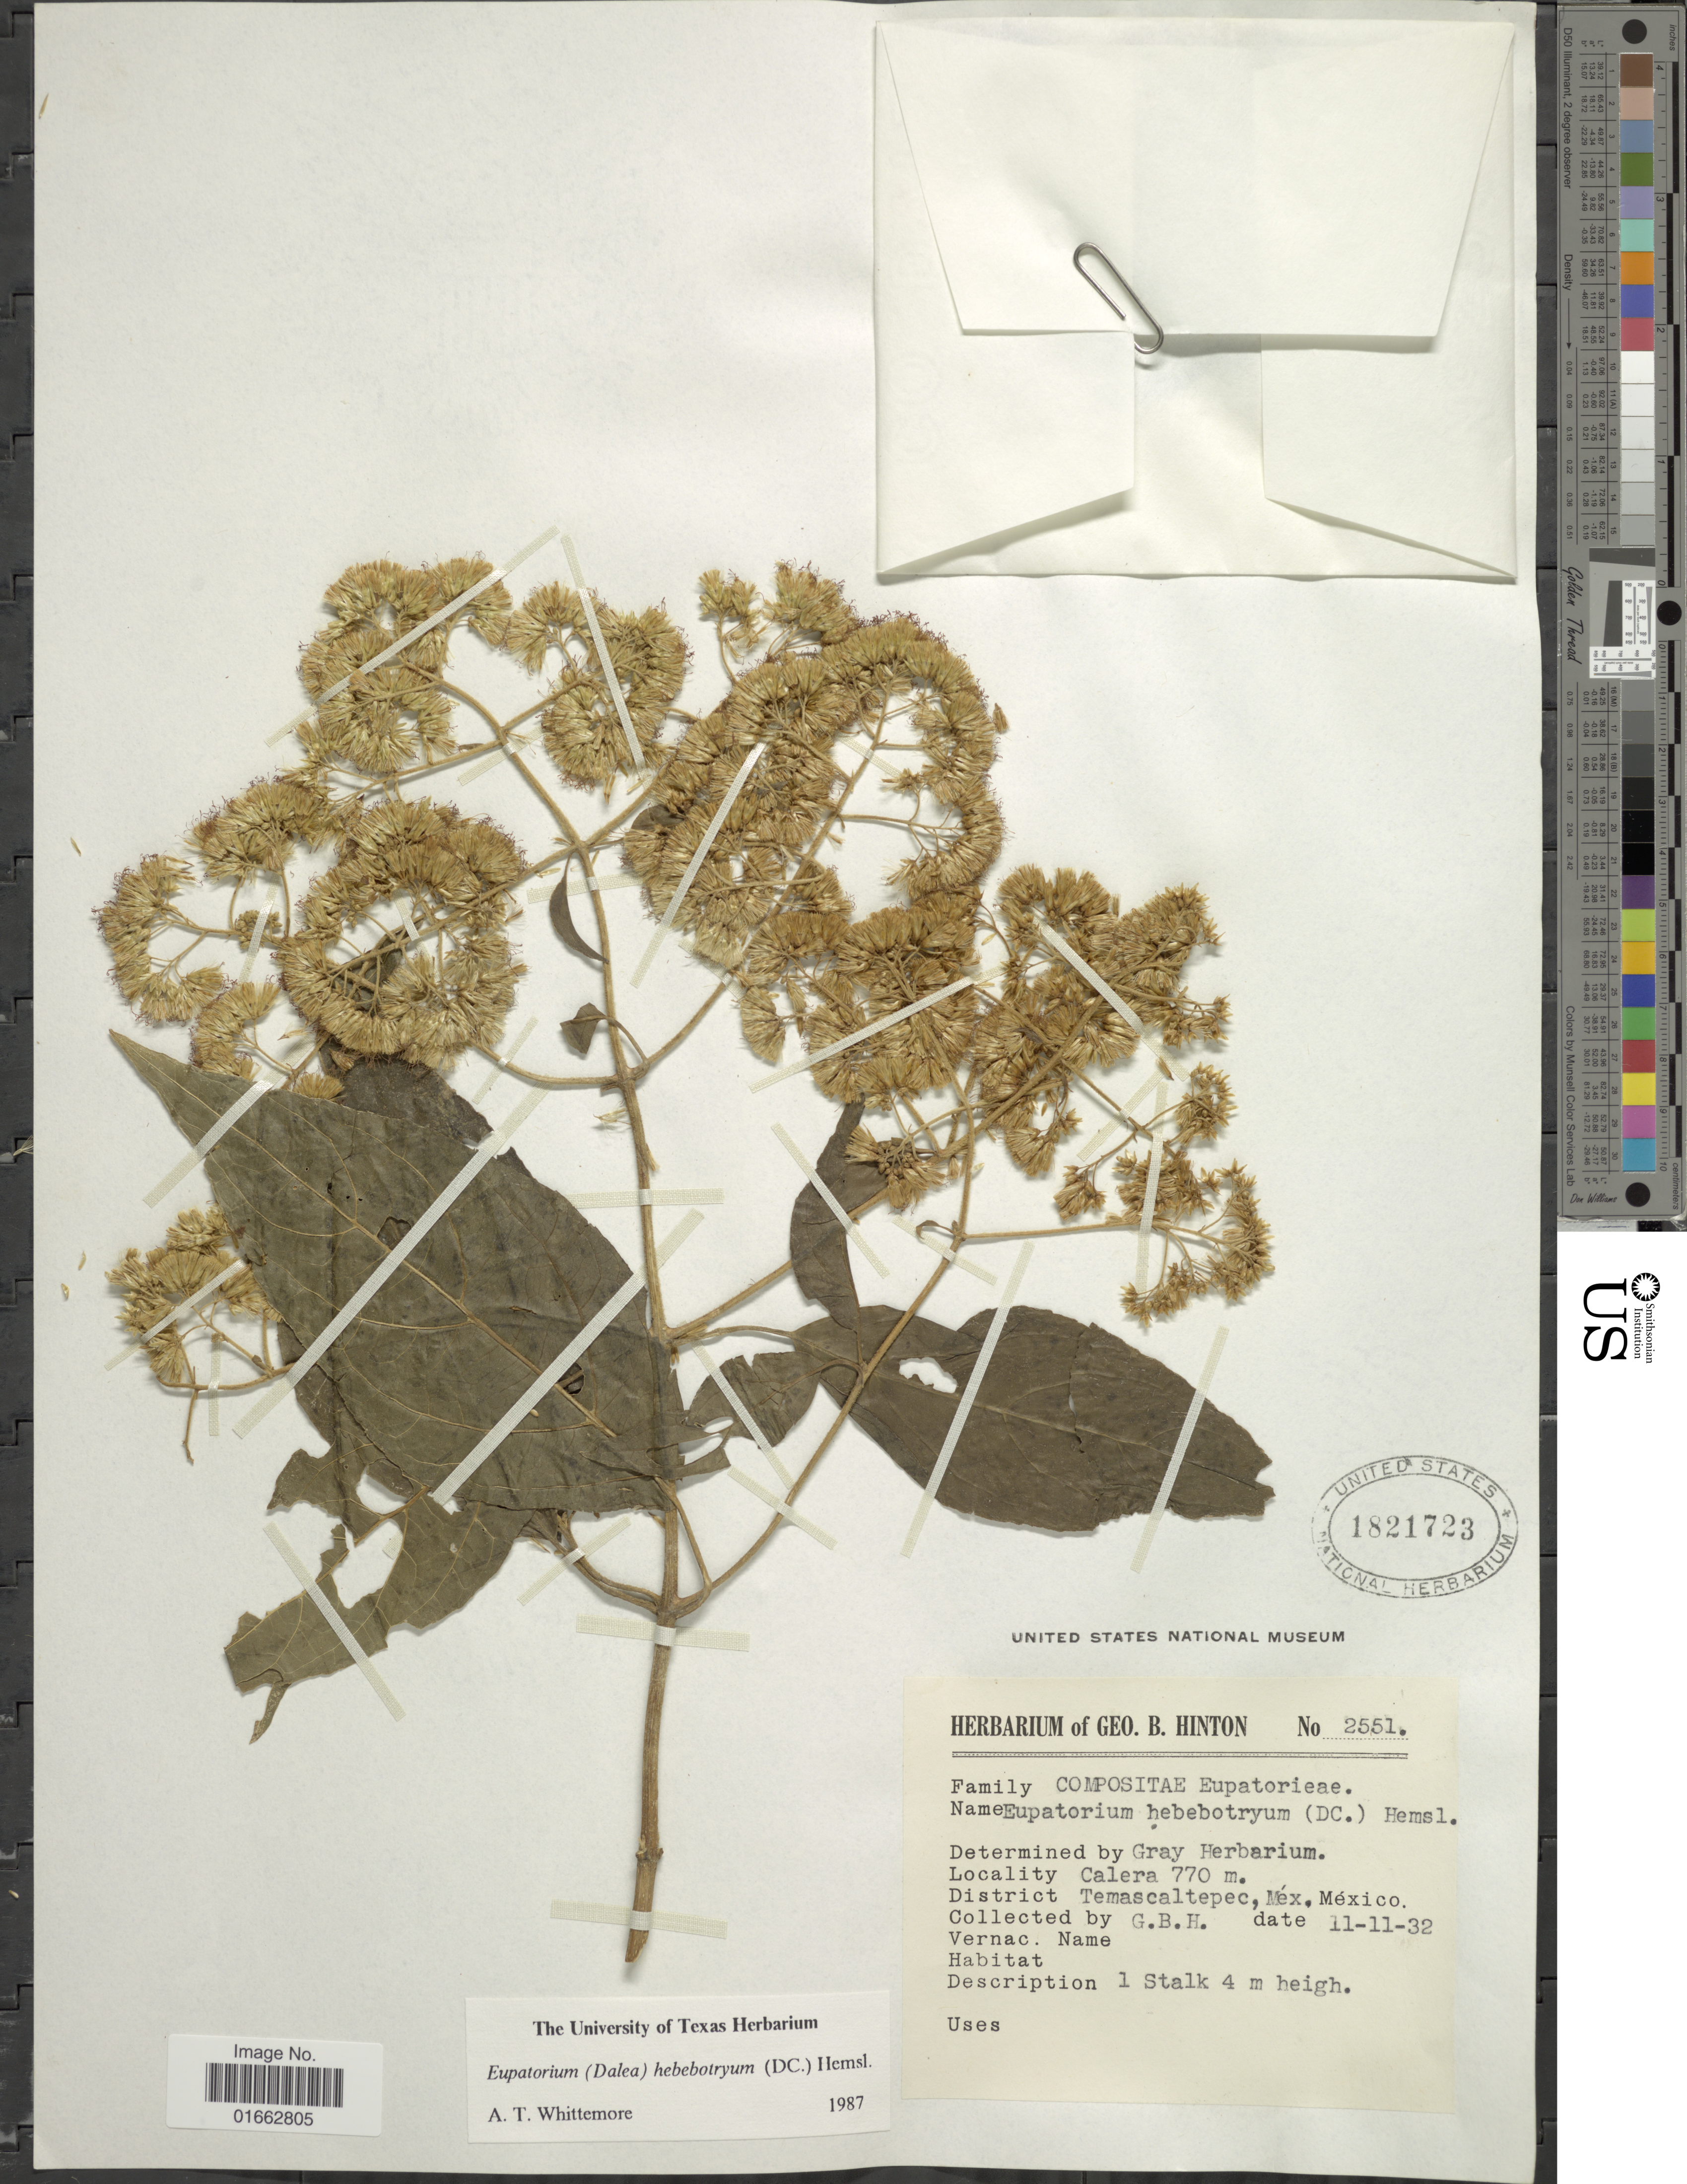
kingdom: Plantae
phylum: Tracheophyta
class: Magnoliopsida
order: Asterales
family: Asteraceae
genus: Critonia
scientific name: Critonia hebebotrya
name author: DC.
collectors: G. B. Hinton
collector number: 2551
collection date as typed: Transcribed d/m/y: 11/11/32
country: Mexico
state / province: México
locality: Calera, District Temascaltepec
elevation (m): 770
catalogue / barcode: US 1821723